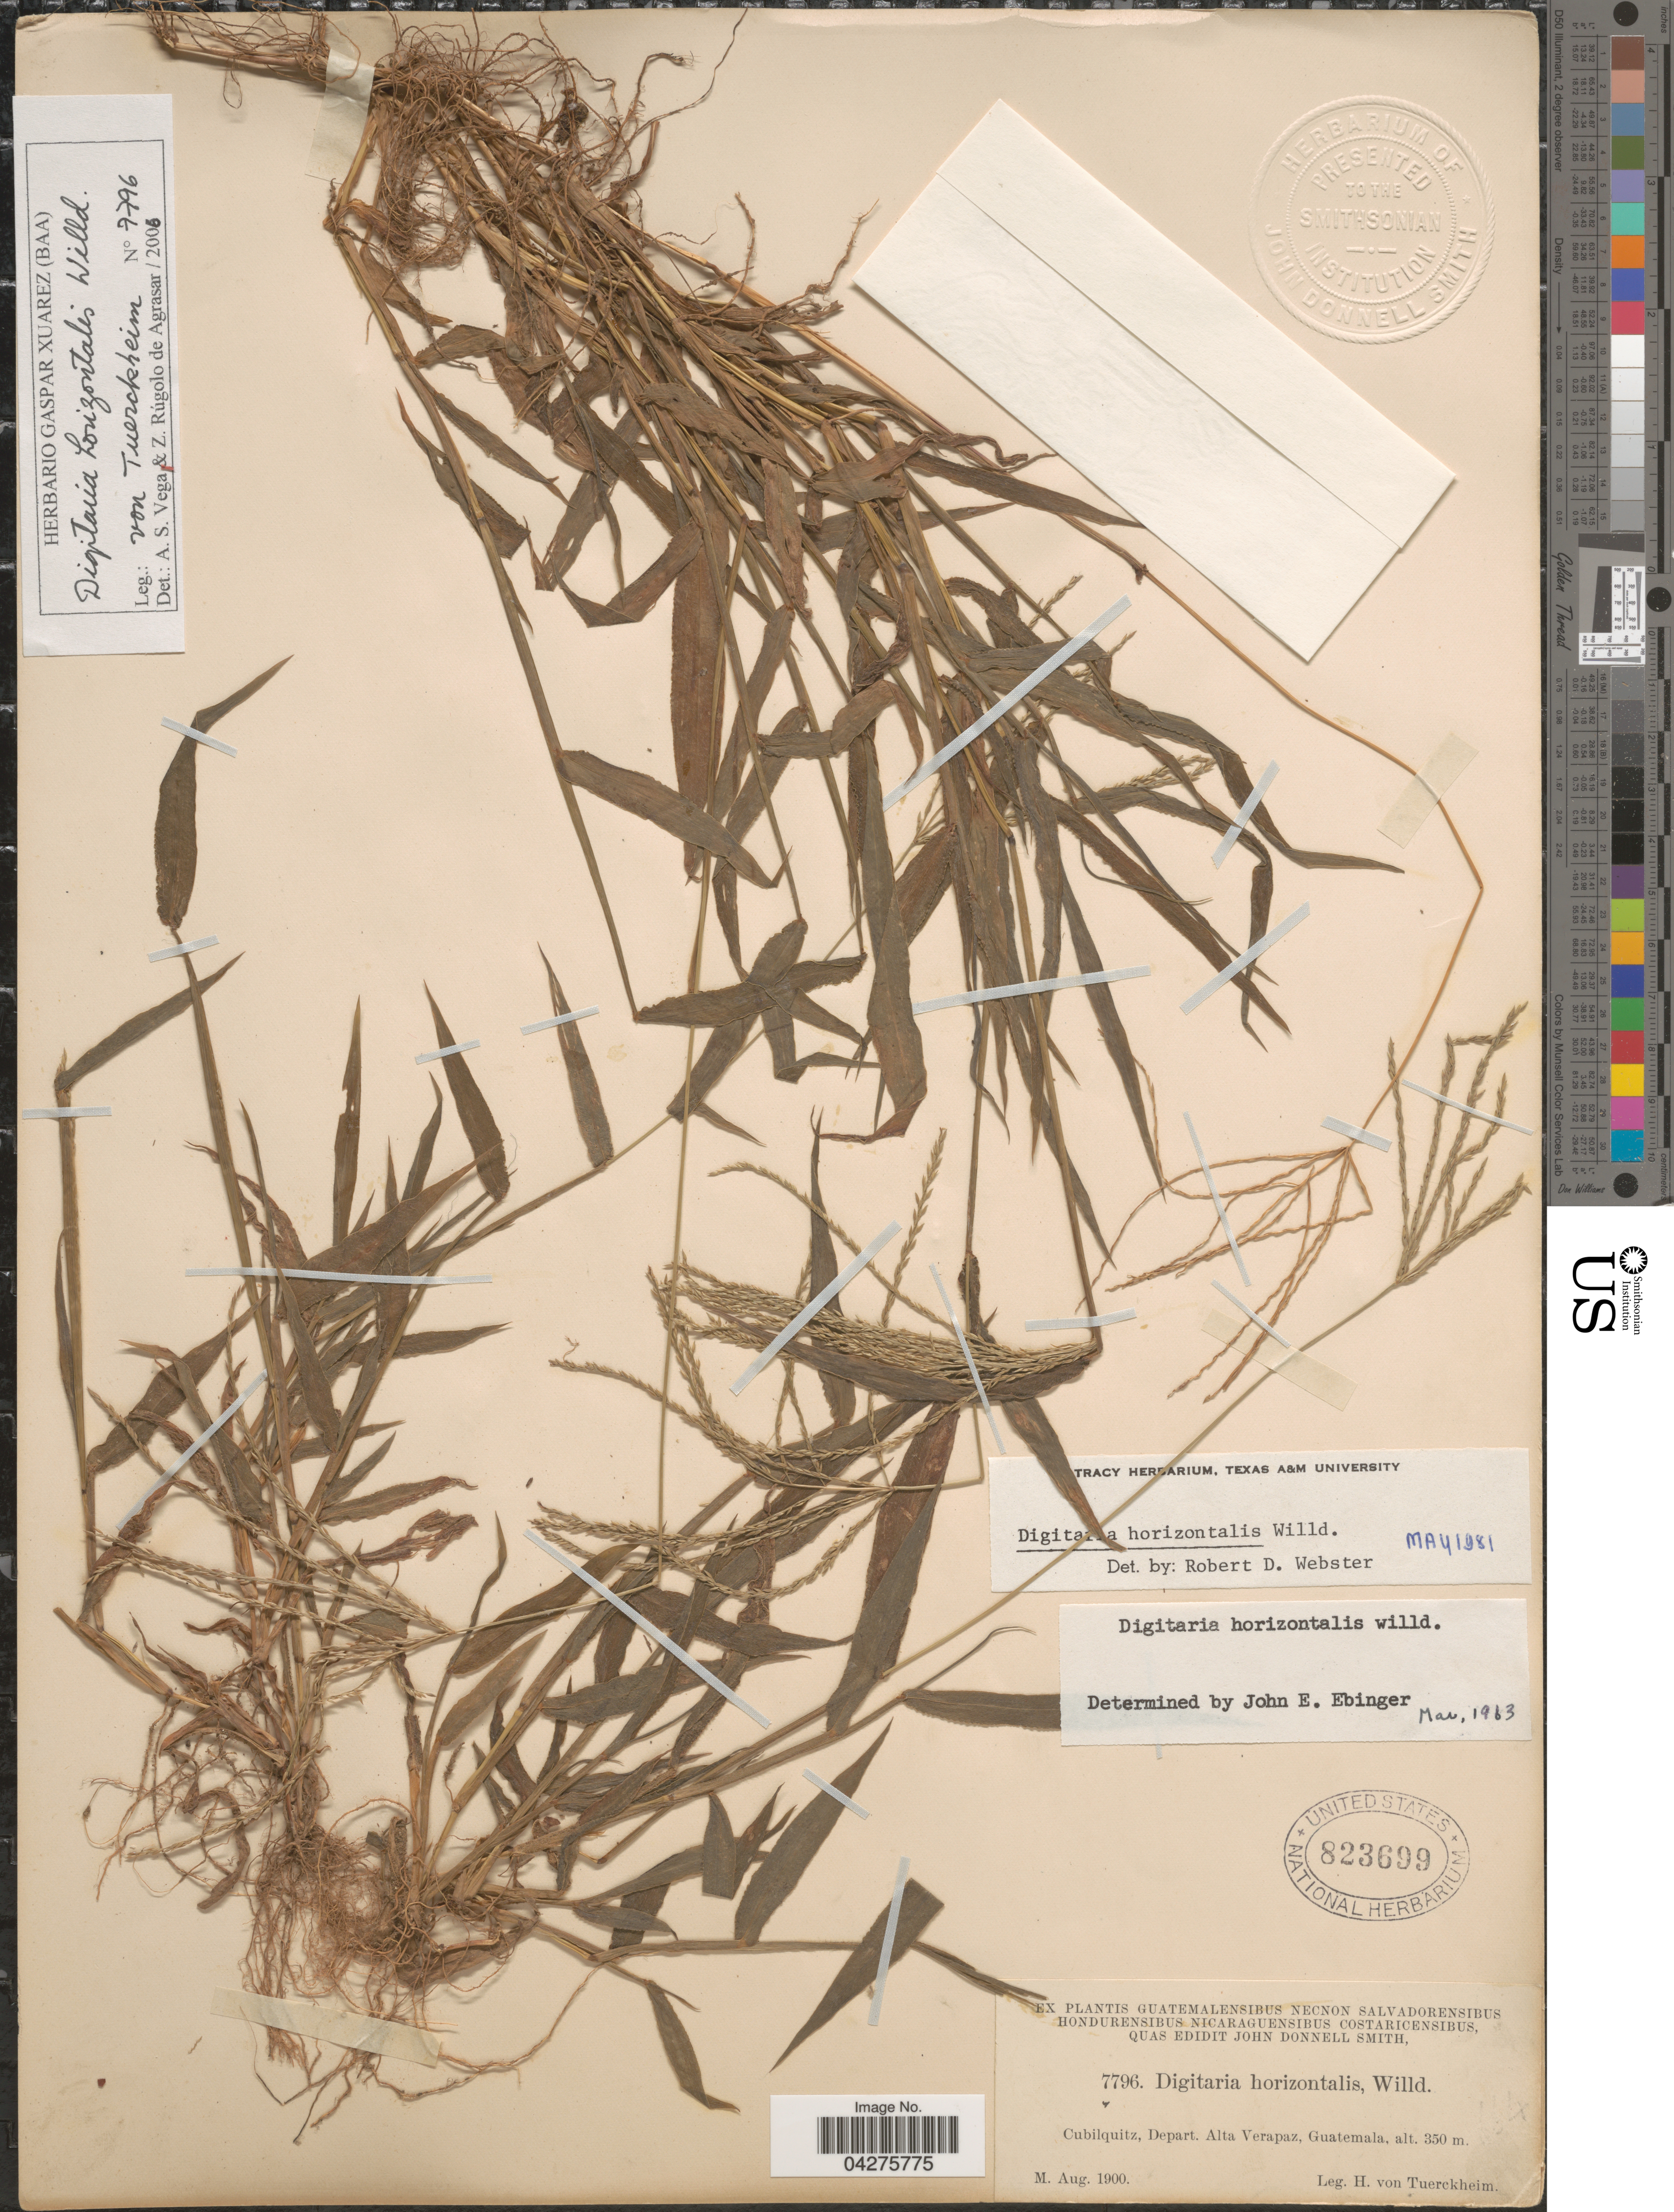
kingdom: Plantae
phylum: Tracheophyta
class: Liliopsida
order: Poales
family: Poaceae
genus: Digitaria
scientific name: Digitaria horizontalis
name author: Willd.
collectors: H. von Tuerckheim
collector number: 7796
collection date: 1900-08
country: Guatemala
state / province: Alta Verapaz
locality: Cubilquitz, Depart. Alta Verapaz.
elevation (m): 350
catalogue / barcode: US 823699